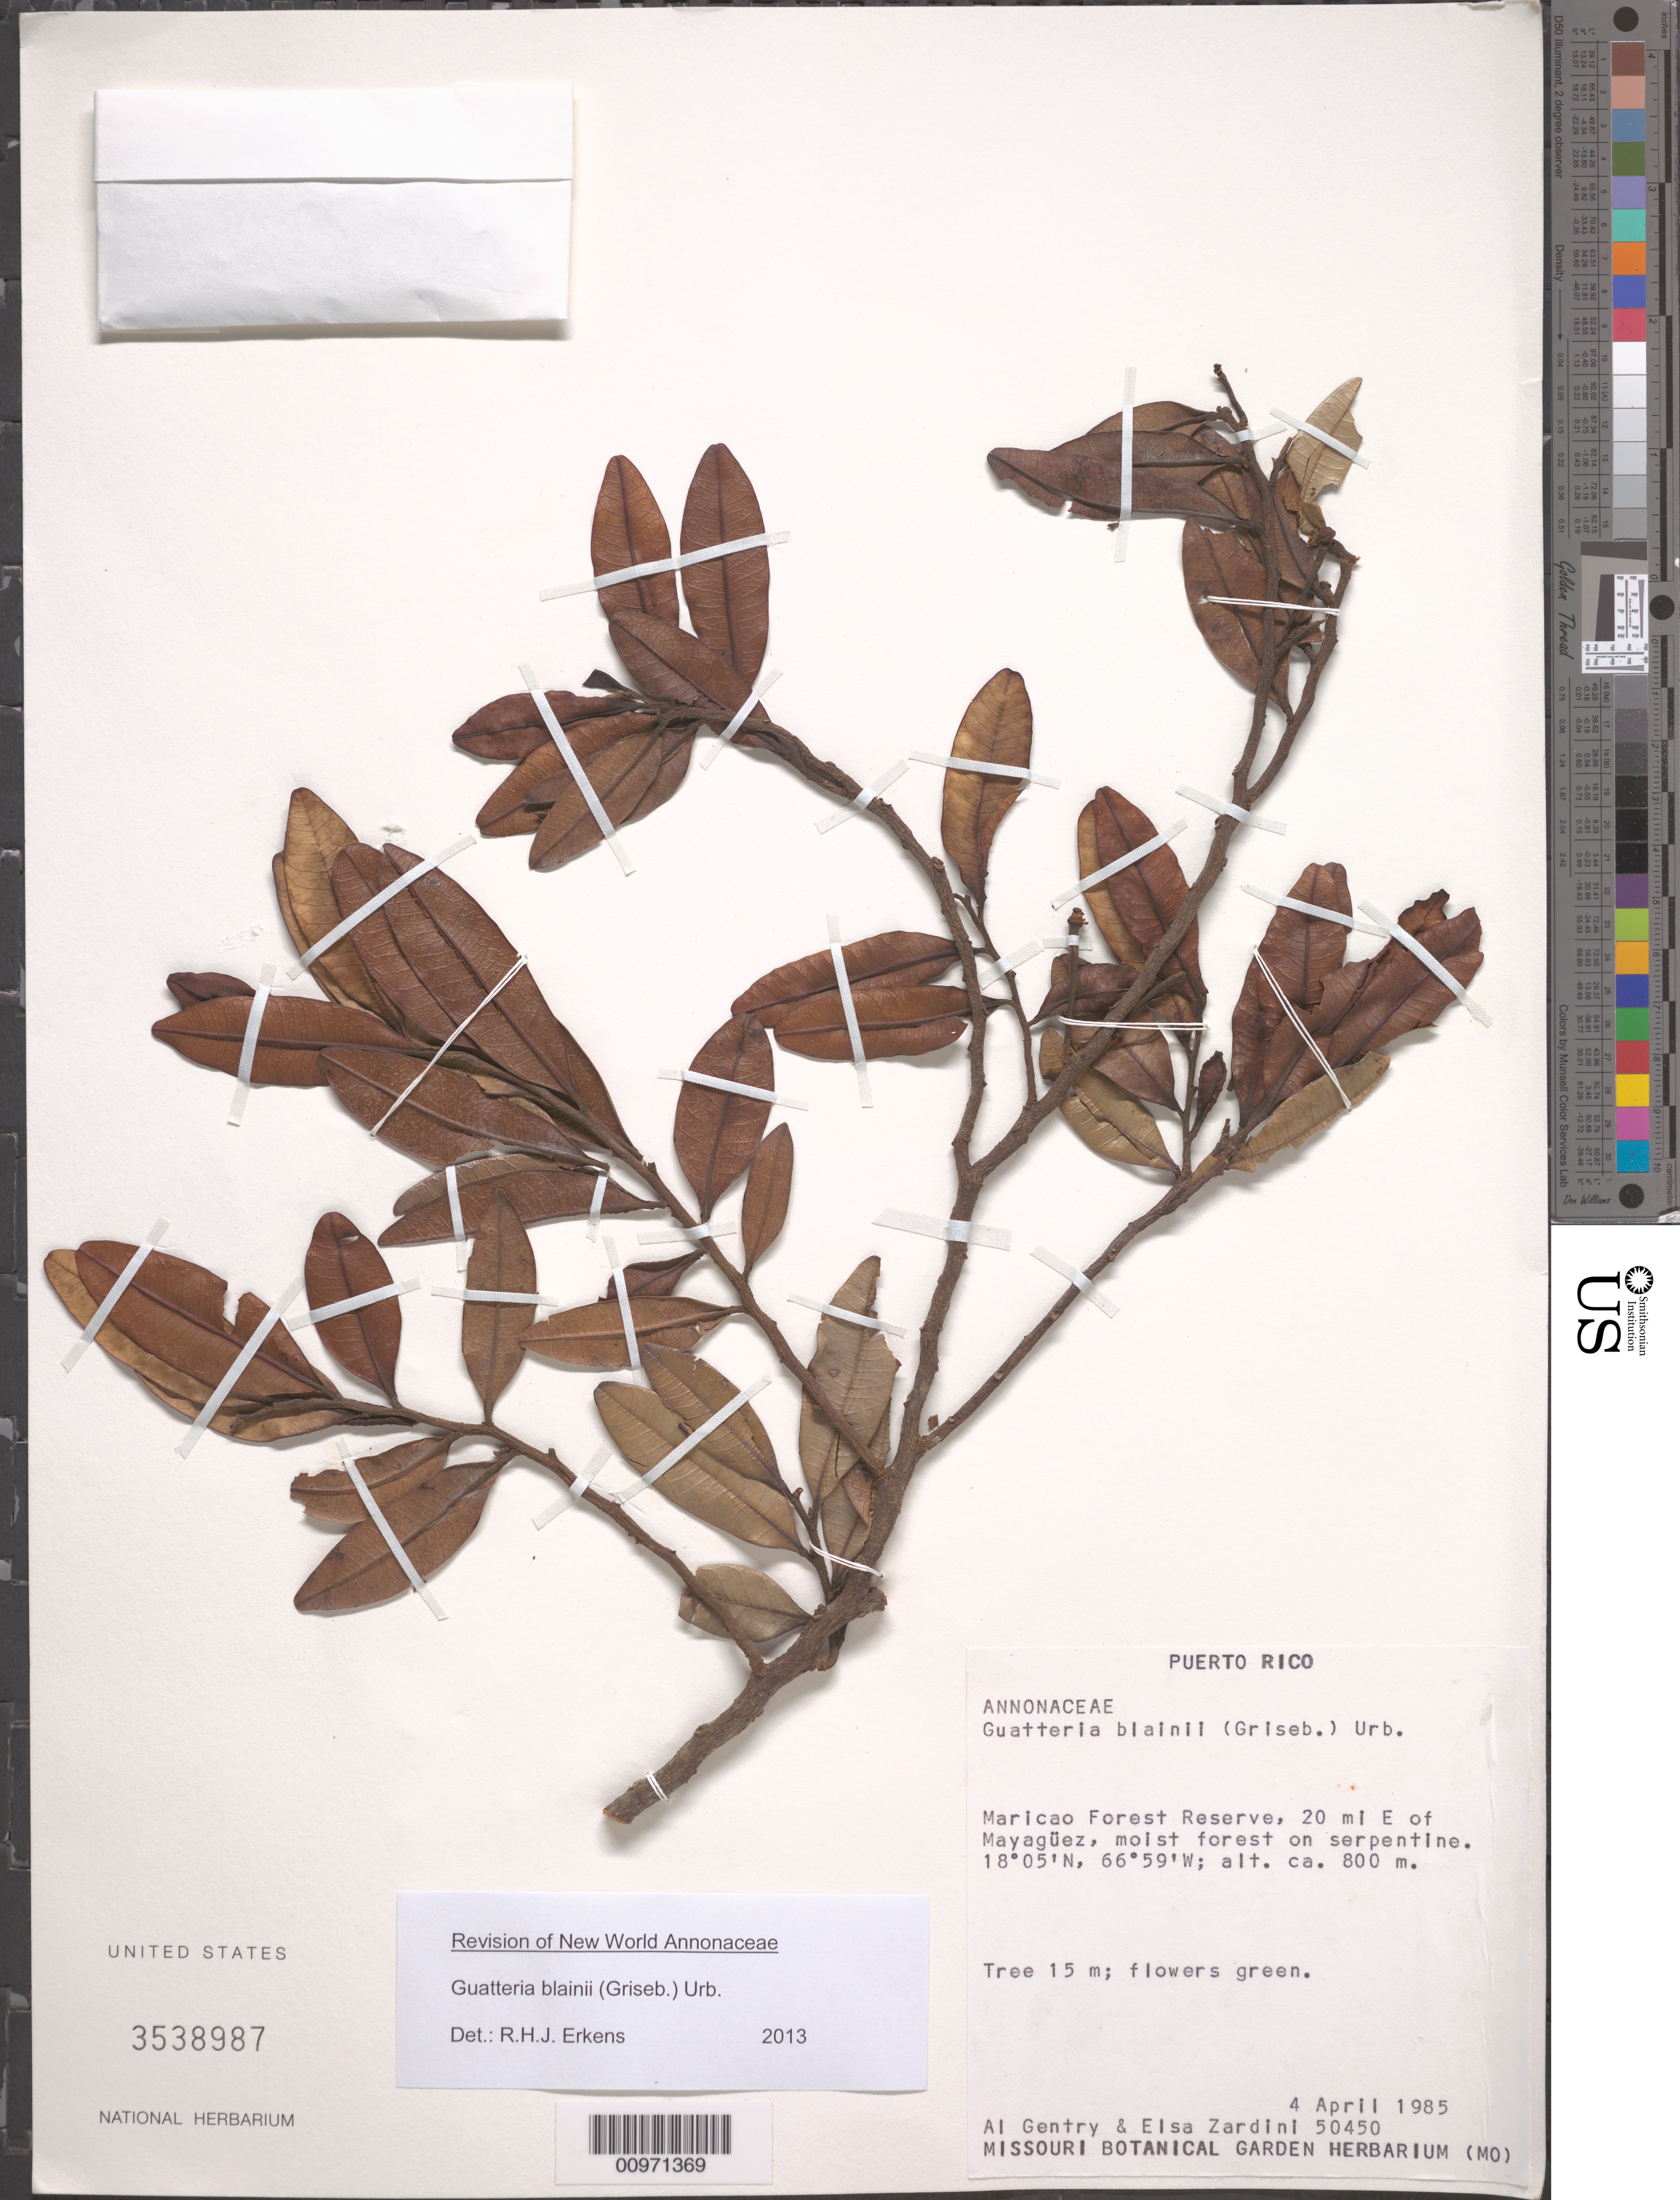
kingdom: Plantae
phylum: Tracheophyta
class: Magnoliopsida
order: Magnoliales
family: Annonaceae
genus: Guatteria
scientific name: Guatteria blainii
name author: (Griseb.) Urb.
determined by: Erkens, R. H. J.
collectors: A. H. Gentry & E. M. Zardini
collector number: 50450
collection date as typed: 04 Apr 1985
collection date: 1985-04-04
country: Puerto Rico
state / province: San Germán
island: Puerto Rico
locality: Maricao Forest Reserve, 20 mile E of Mayagüez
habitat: Moist forest on serpentine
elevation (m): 800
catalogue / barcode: US 3538987